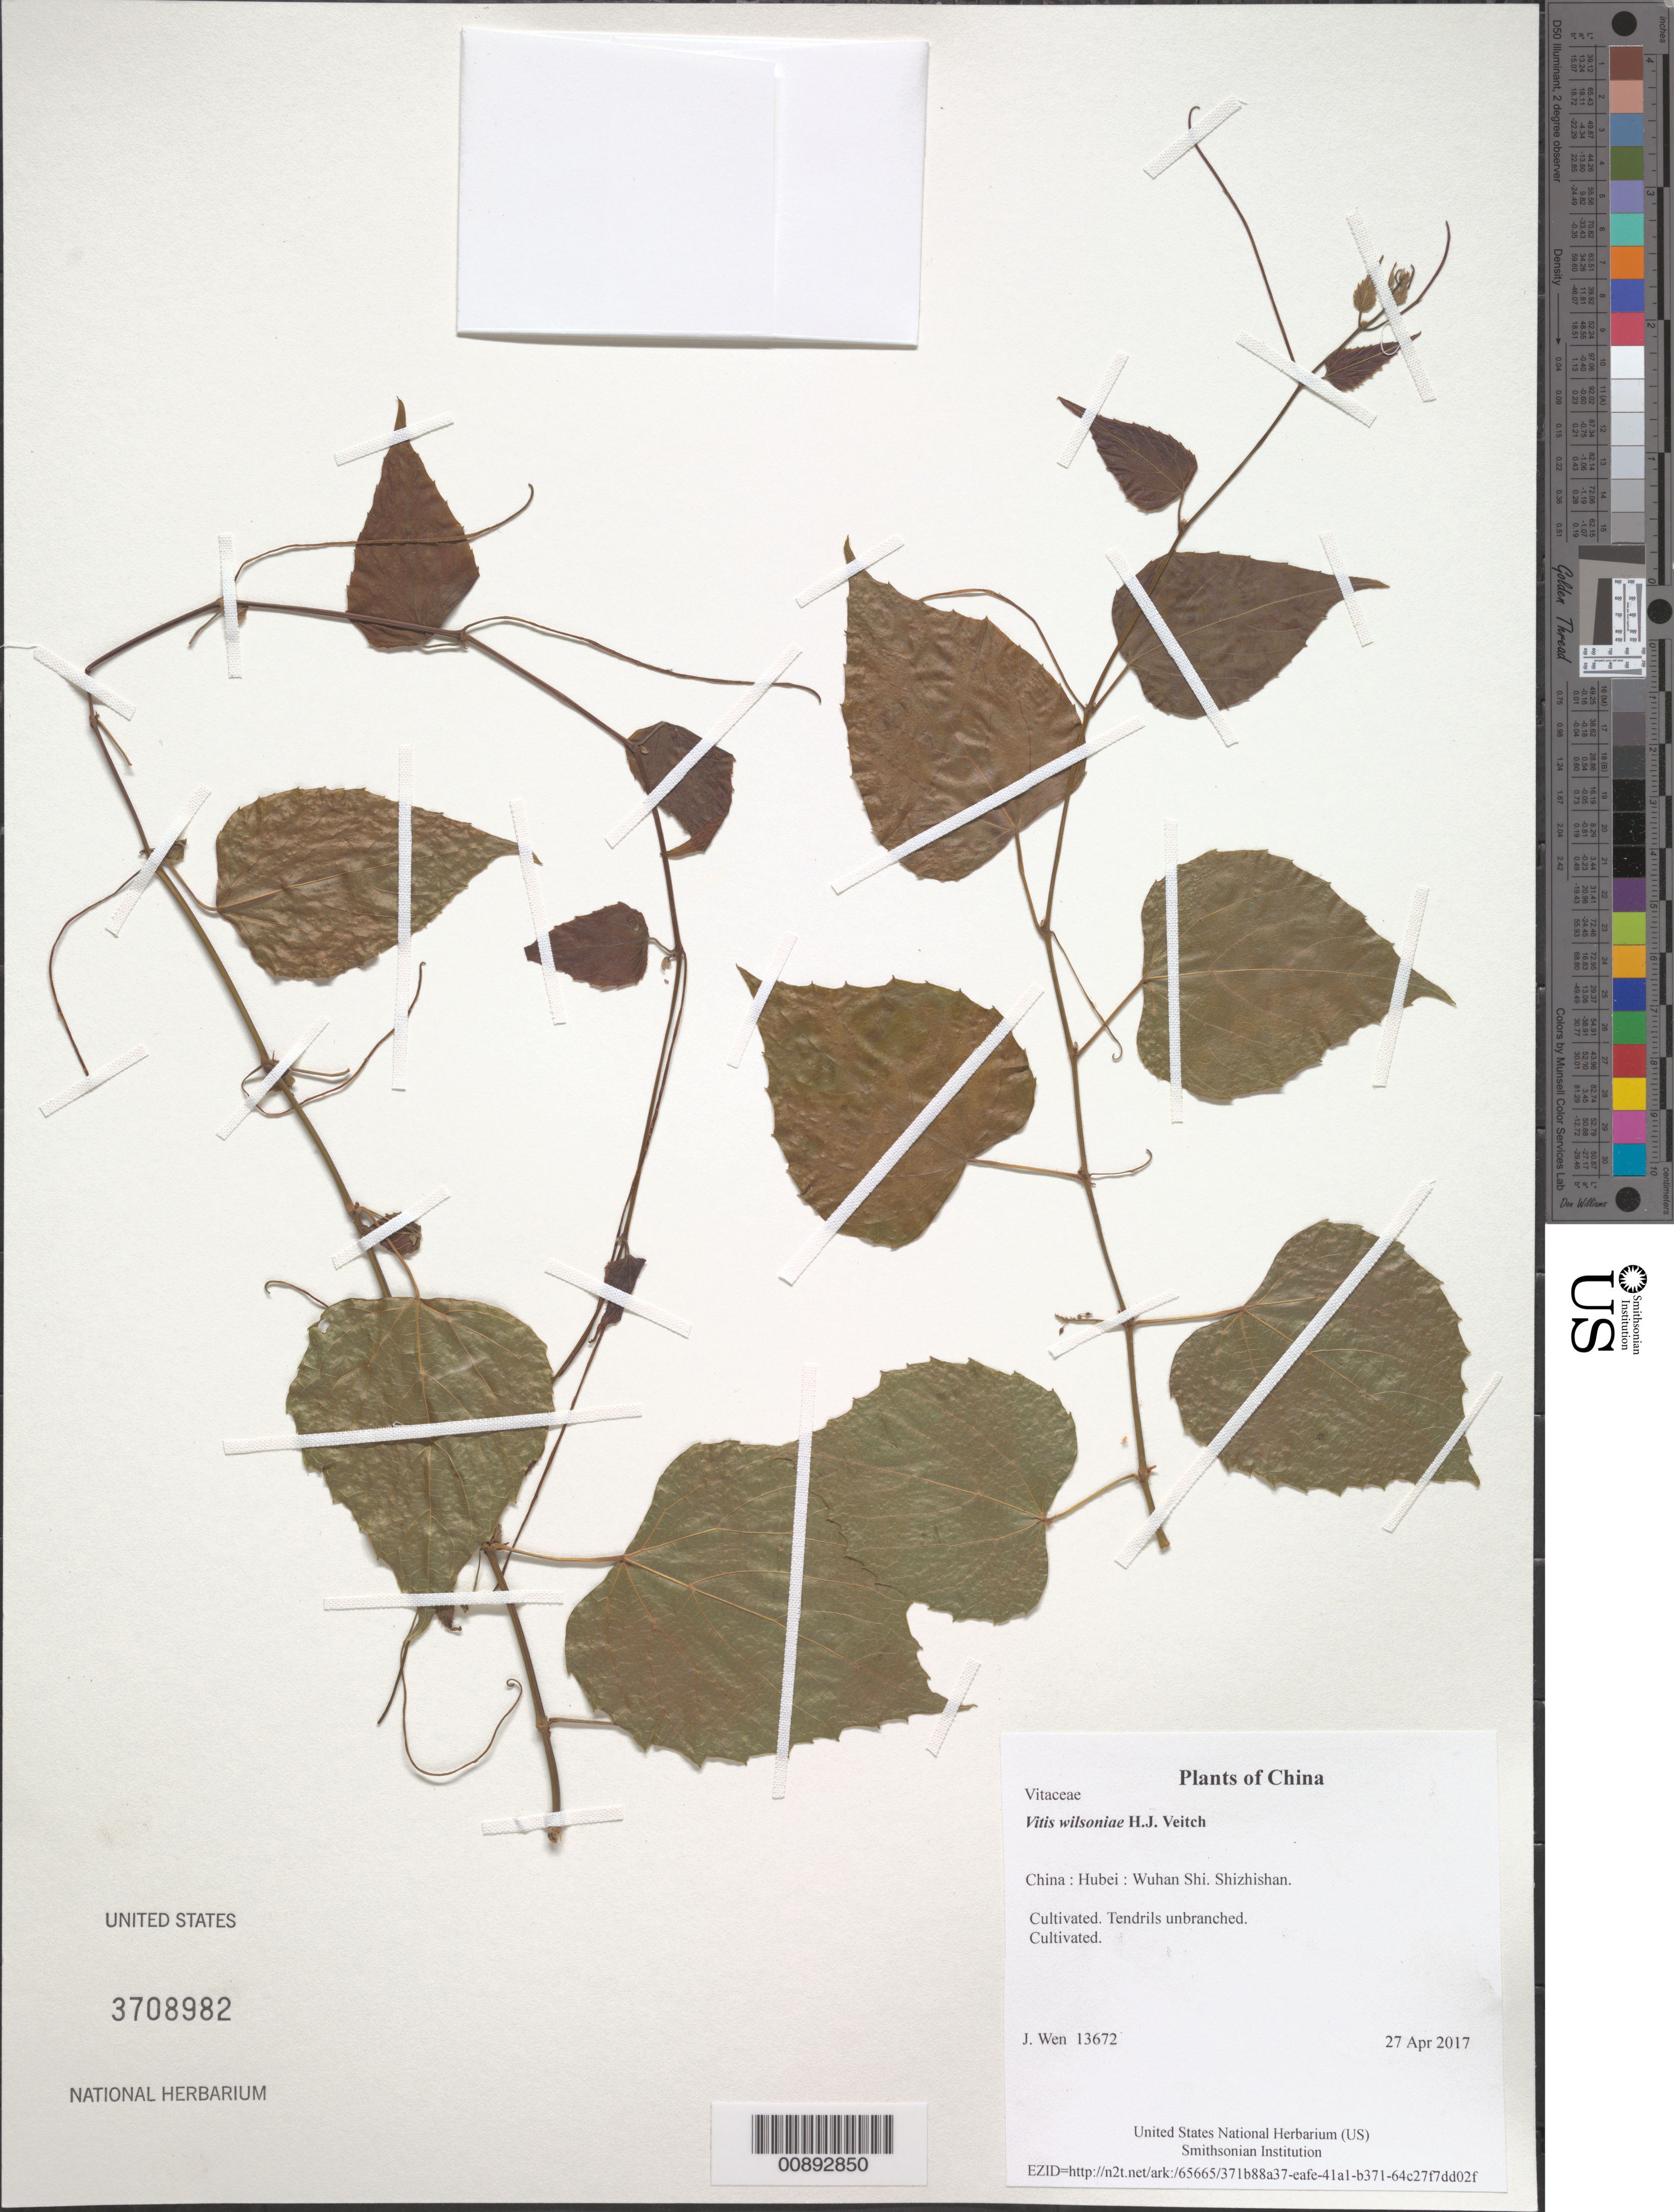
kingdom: Plantae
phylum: Tracheophyta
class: Magnoliopsida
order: Vitales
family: Vitaceae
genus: Vitis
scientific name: Vitis wilsoniae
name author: H.J. Veitch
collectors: J. Wen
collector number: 13672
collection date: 2017-04-27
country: China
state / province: Hubei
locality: Wuhan Shi. Shizhishan.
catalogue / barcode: US 3708982